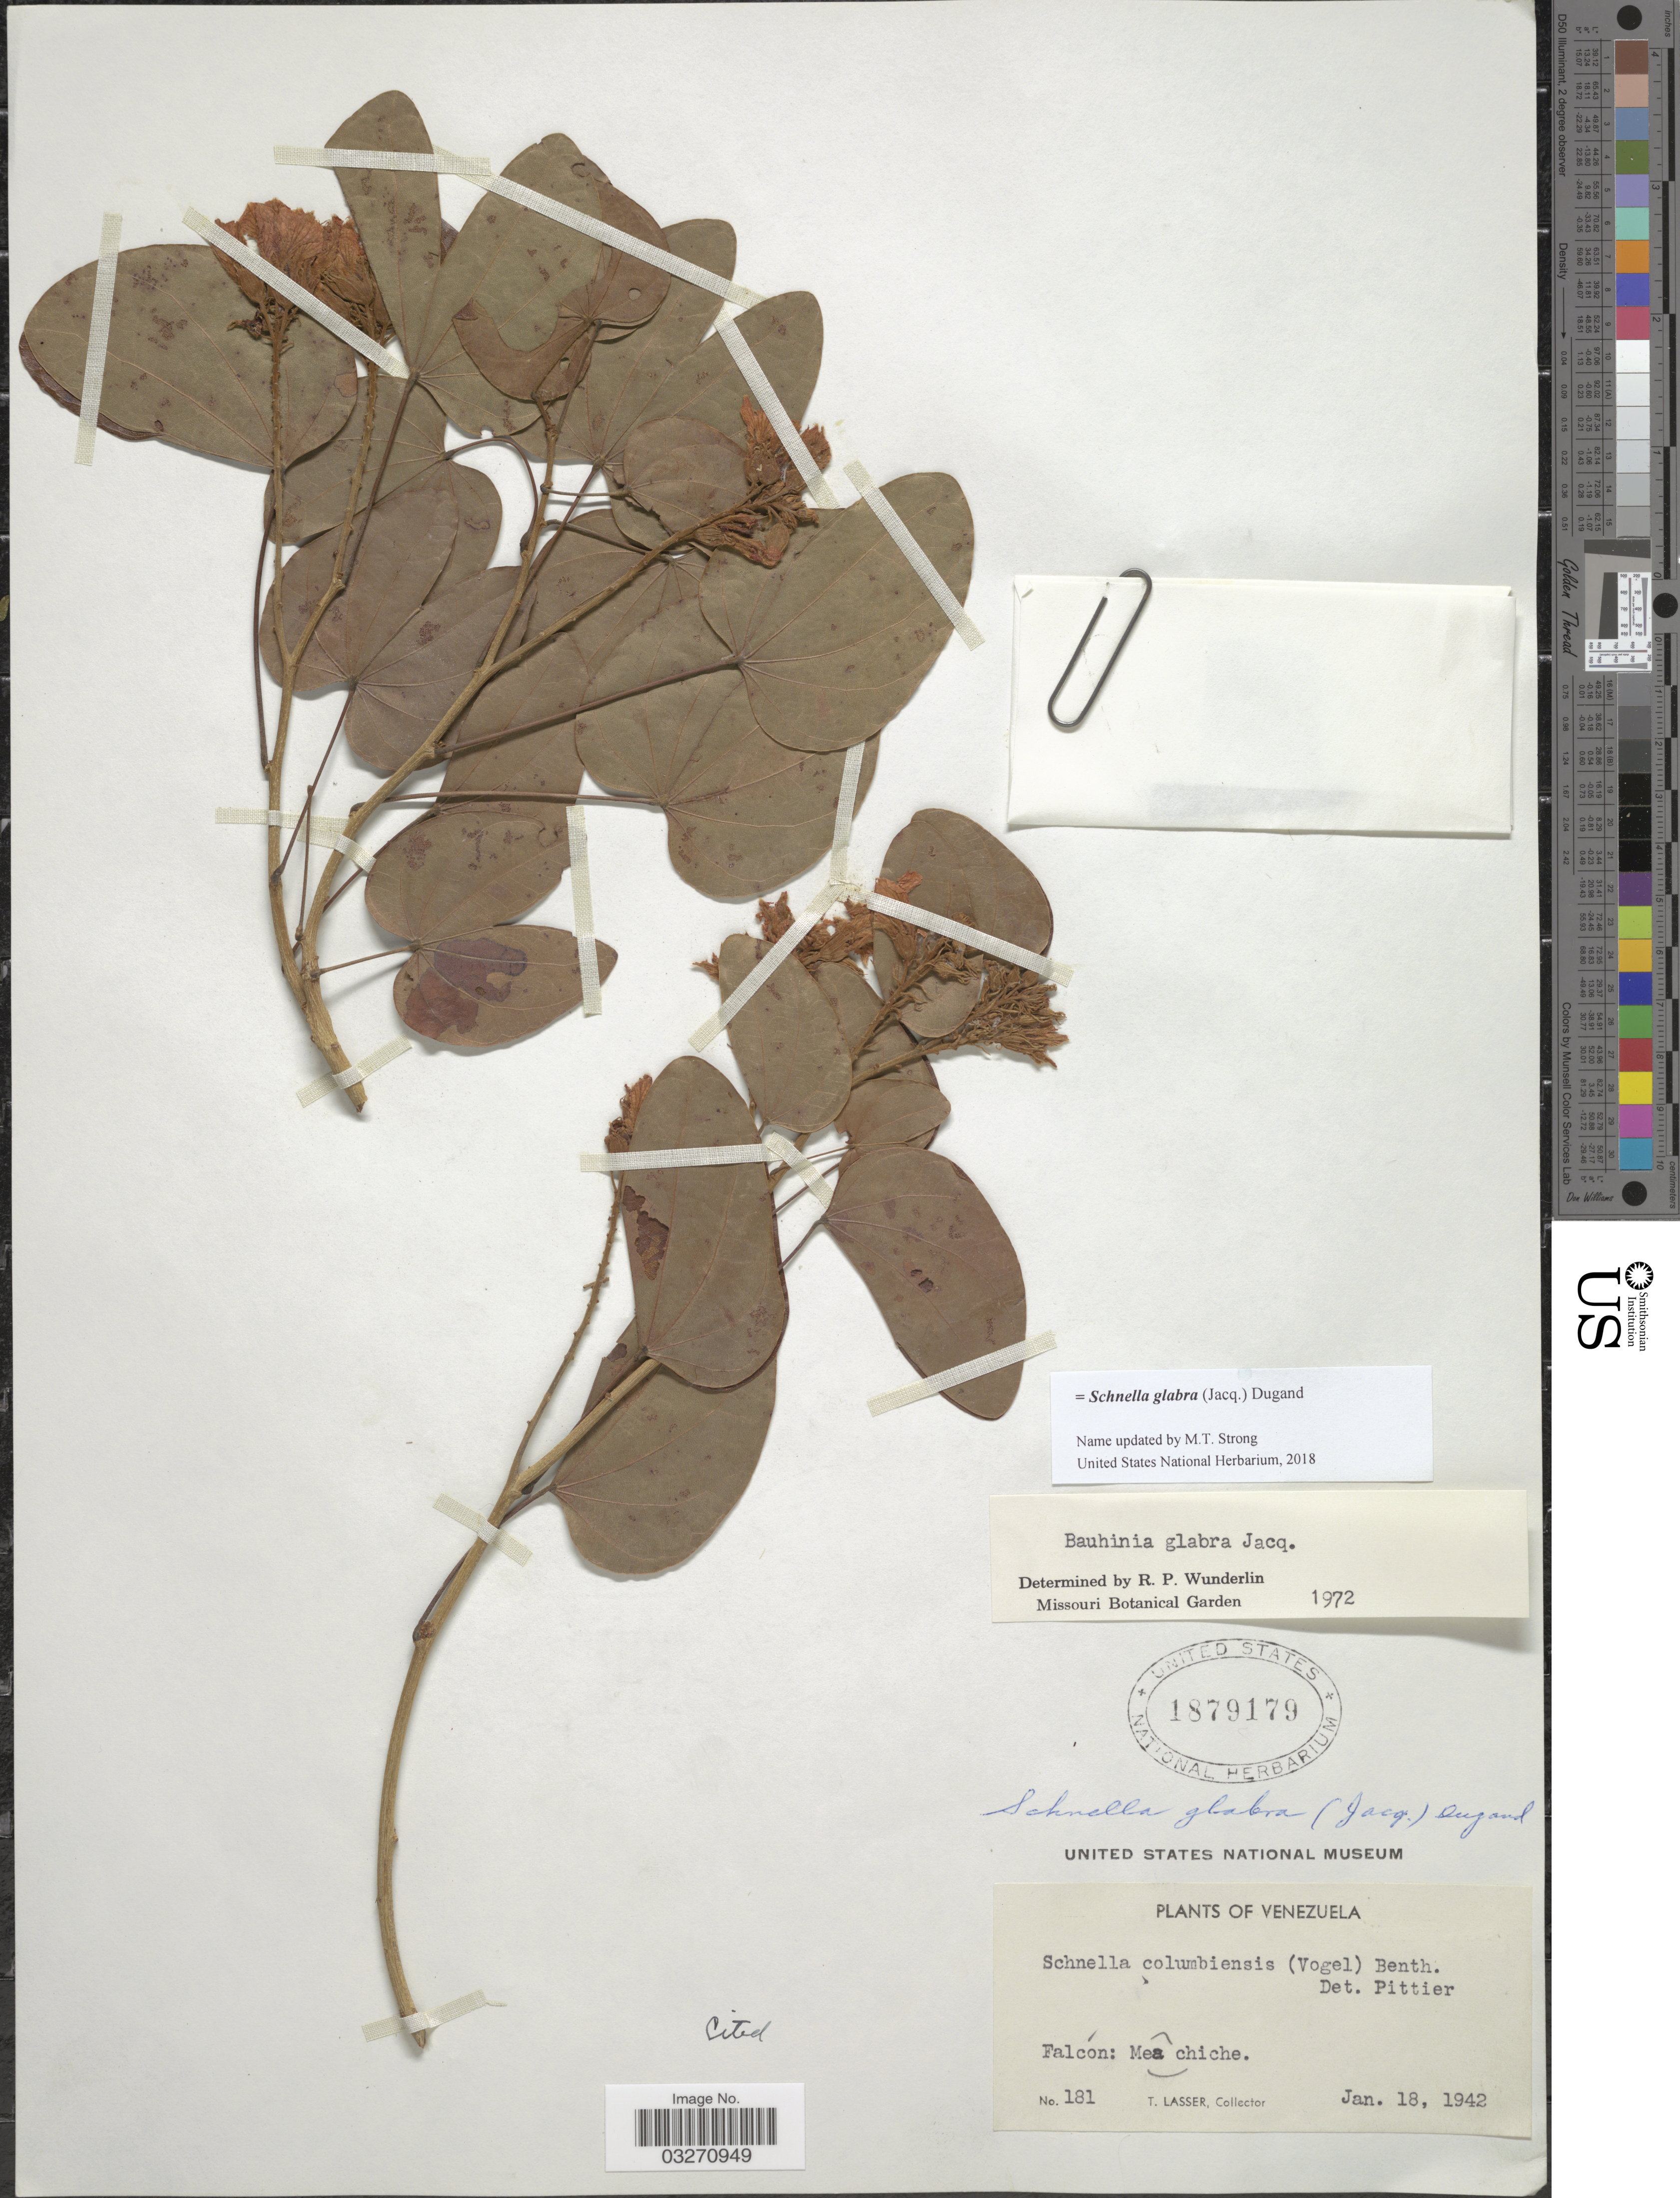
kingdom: Plantae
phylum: Tracheophyta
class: Magnoliopsida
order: Fabales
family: Fabaceae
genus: Schnella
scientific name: Schnella glabra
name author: (Jacq.) Dugand G.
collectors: T. Lasser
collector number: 181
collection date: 1942-01-18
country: Venezuela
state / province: Falcón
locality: Meachiche.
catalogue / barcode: US 1879179